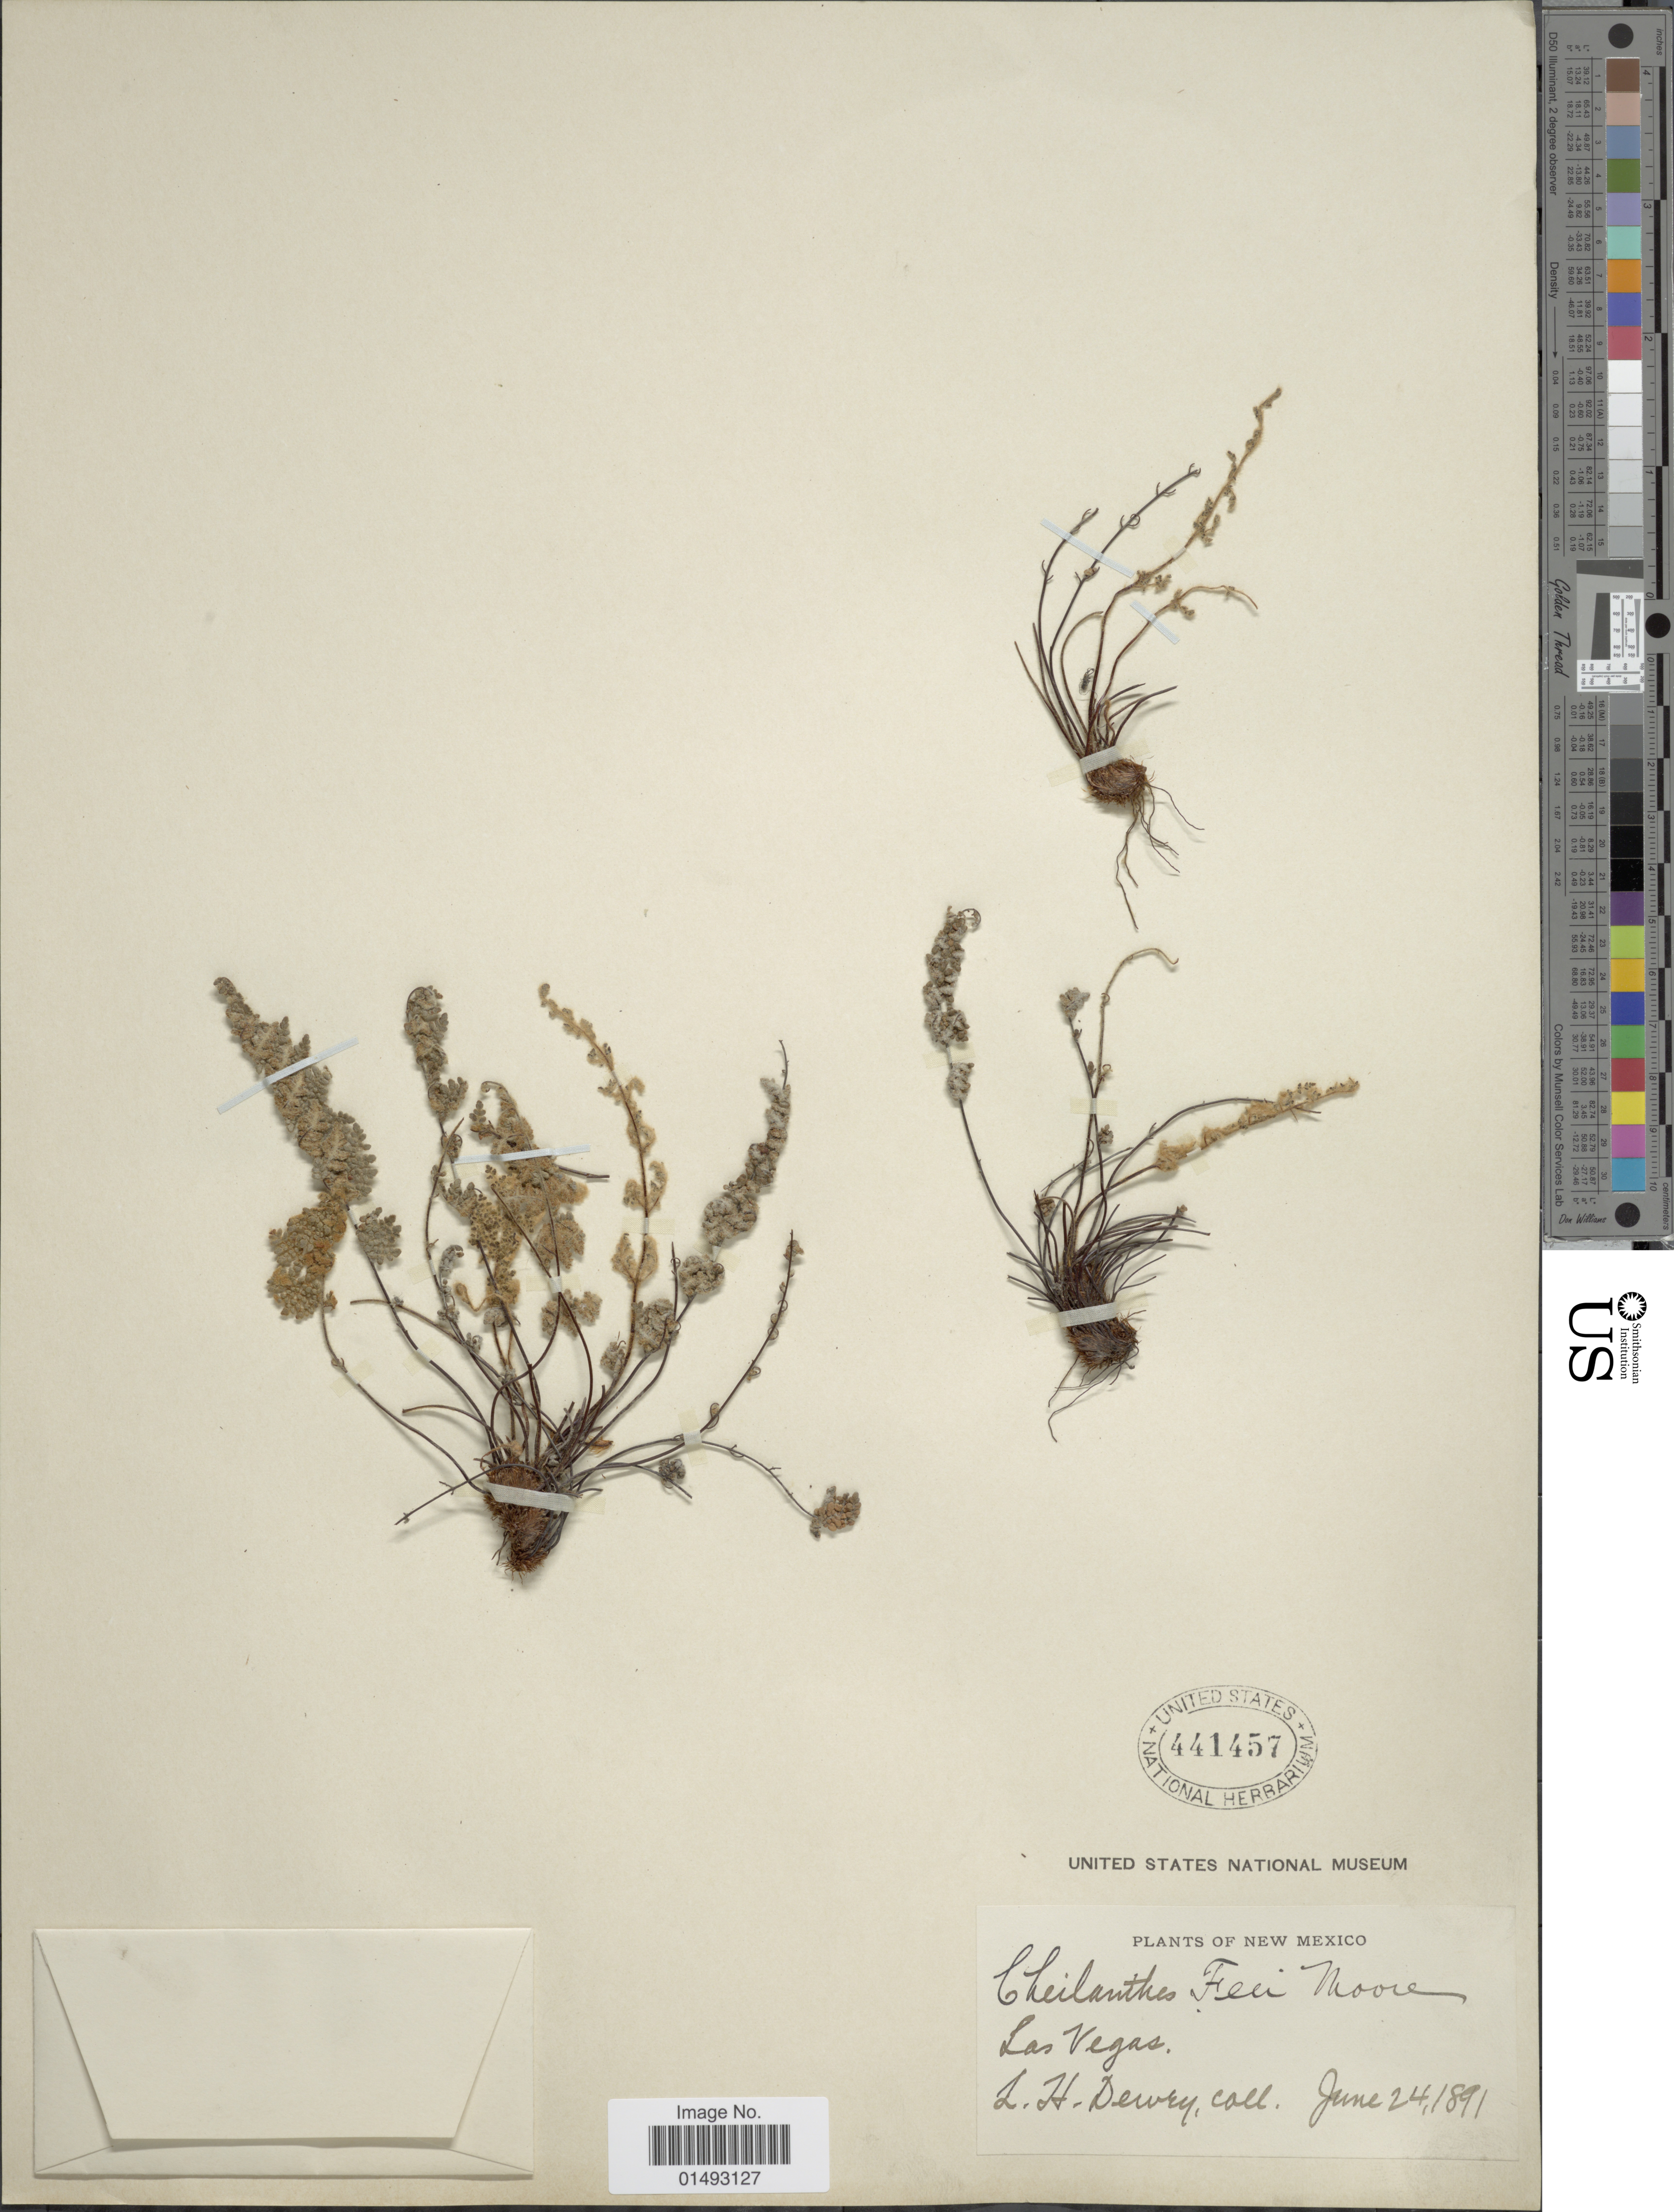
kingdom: Plantae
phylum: Tracheophyta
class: Polypodiopsida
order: Polypodiales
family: Pteridaceae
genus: Myriopteris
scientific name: Myriopteris gracilis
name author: Fée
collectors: L. H. Dewey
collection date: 1891-06-24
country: United States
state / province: New Mexico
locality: Las Vegas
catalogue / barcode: US 441457